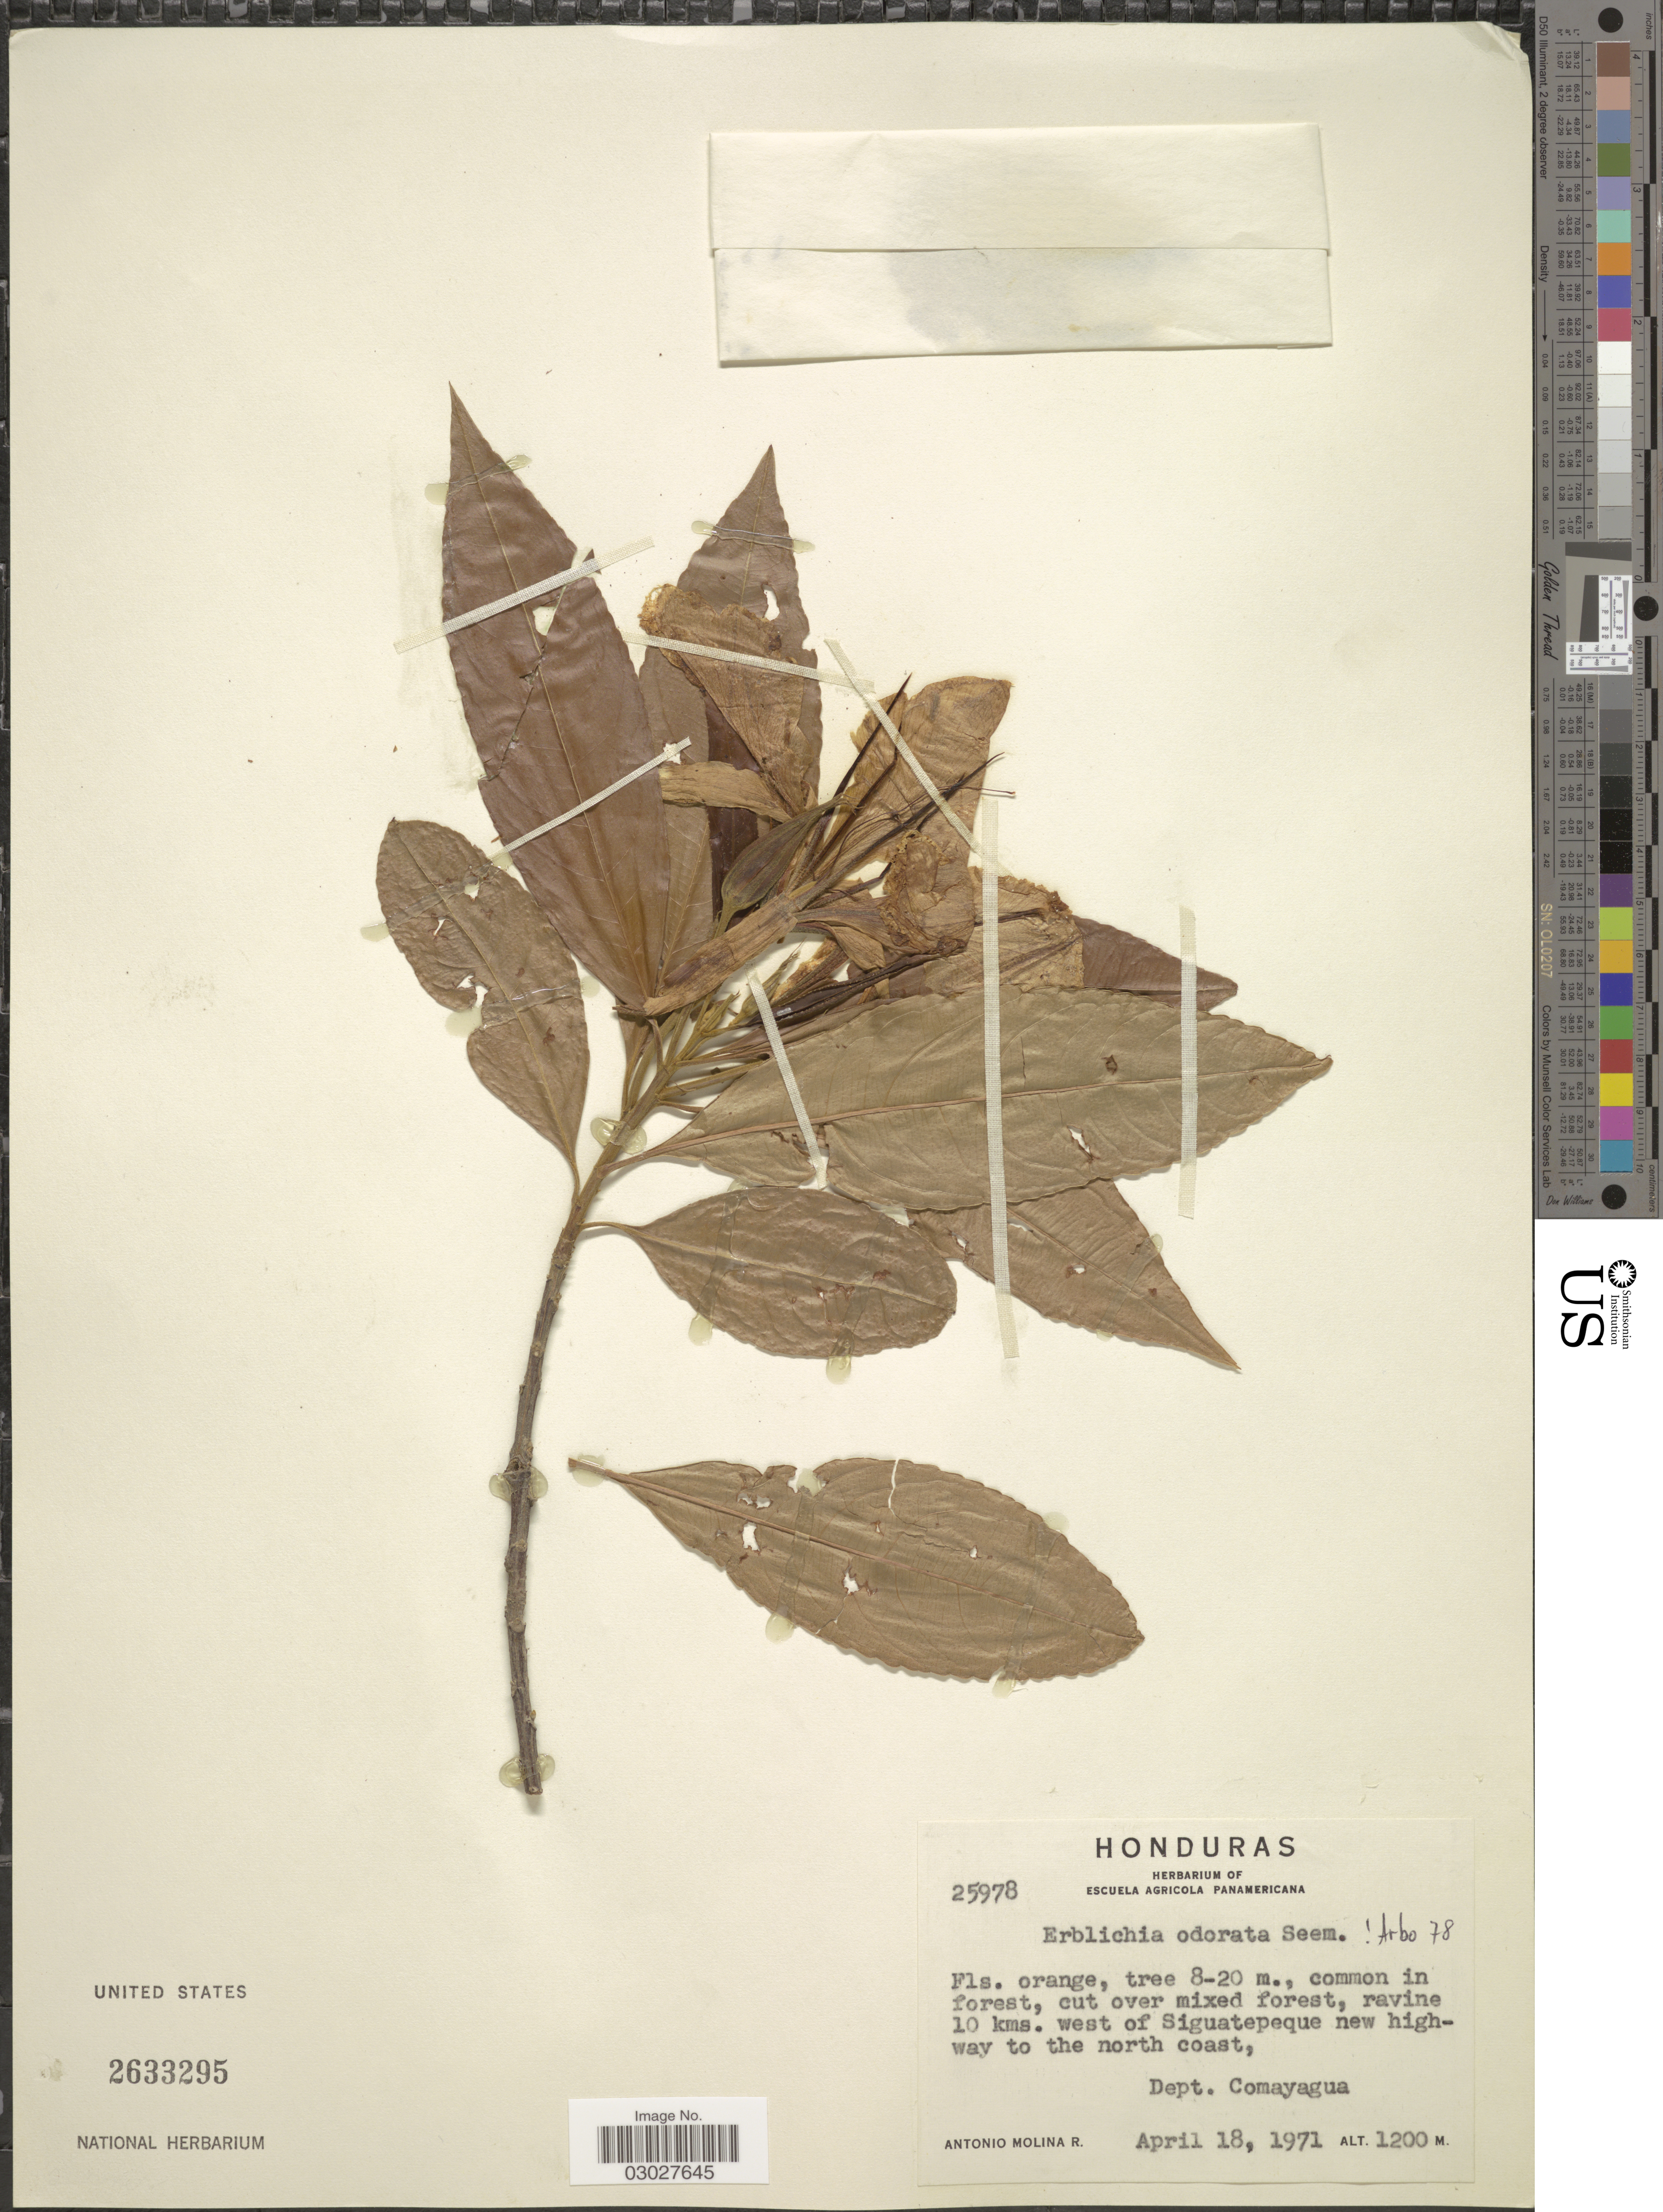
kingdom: Plantae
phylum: Tracheophyta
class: Magnoliopsida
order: Malpighiales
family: Turneraceae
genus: Erblichia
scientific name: Erblichia odorata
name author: Seem.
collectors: A. Molina R.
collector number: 25978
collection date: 1971-04-18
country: Honduras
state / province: Comayagua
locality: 10 kms. west of Siguatepeque new highway to the north coast, Dept. Comayagua.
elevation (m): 1200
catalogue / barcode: US 2633295